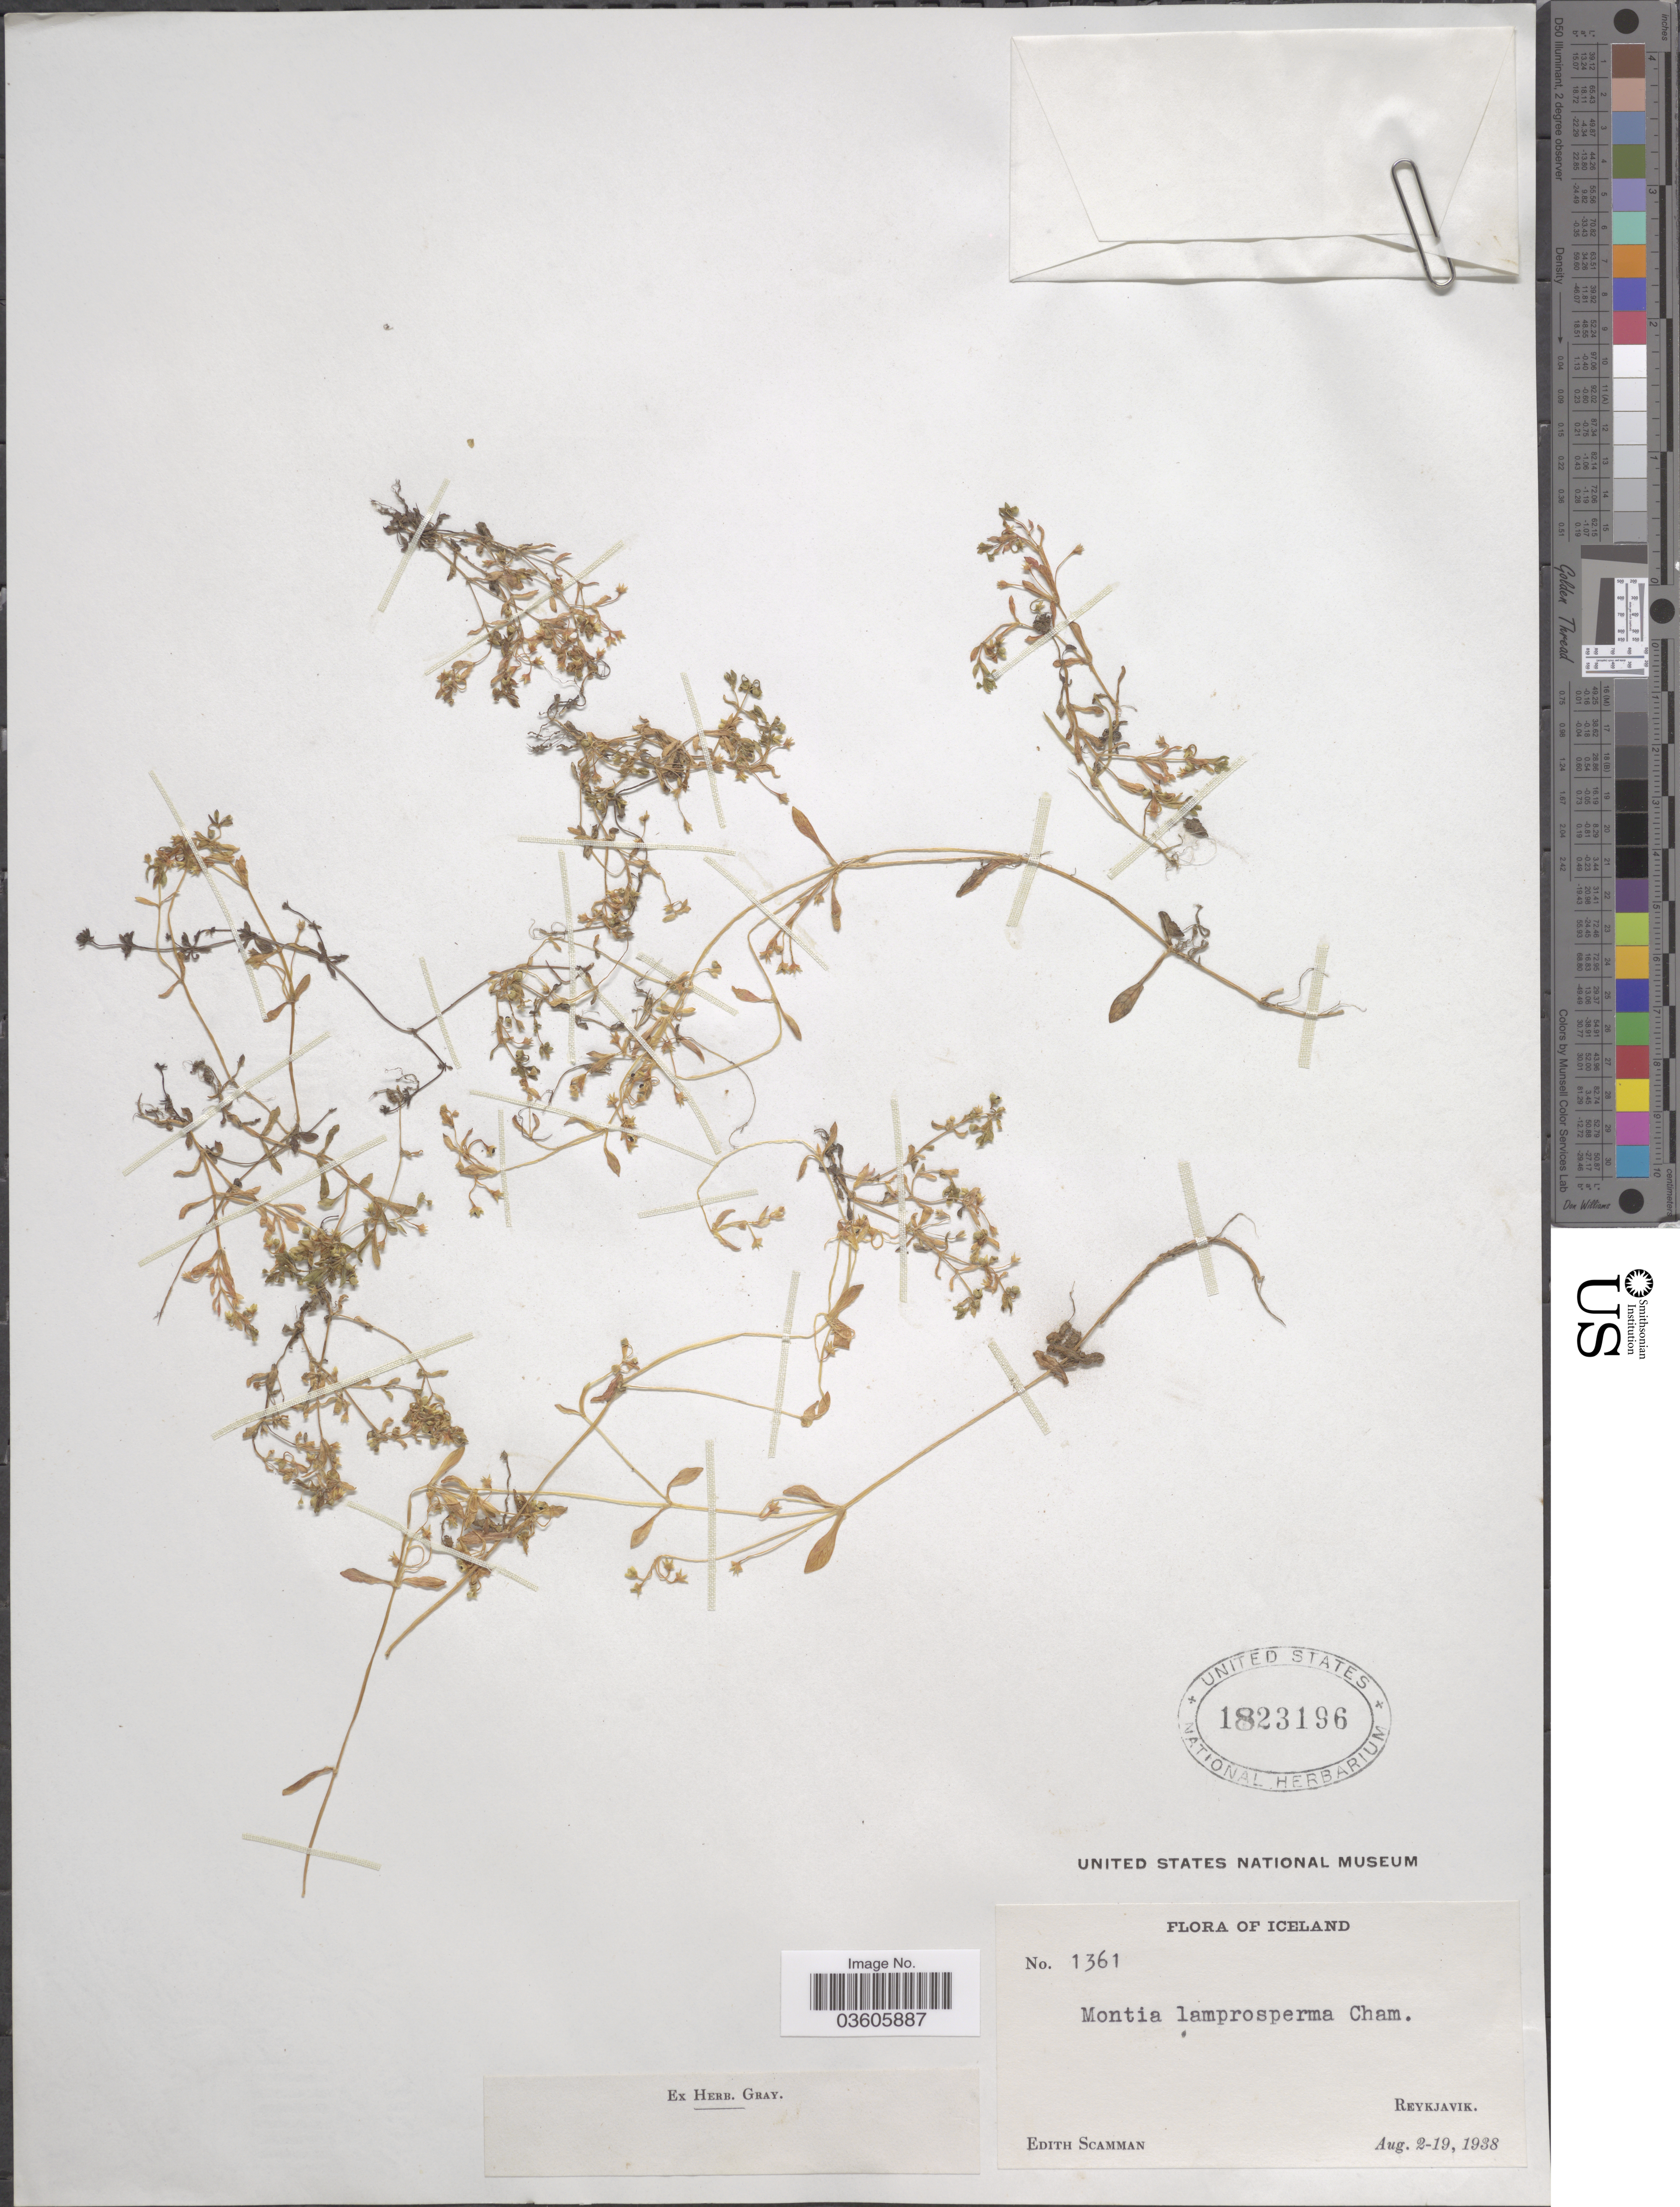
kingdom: Plantae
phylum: Tracheophyta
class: Magnoliopsida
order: Caryophyllales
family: Montiaceae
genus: Montia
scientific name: Montia lamprosperma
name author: Cham.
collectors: E. Scamman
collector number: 1361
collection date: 1938-08-02/1938-08-19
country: Iceland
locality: Reykjavik.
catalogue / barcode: US 1823196